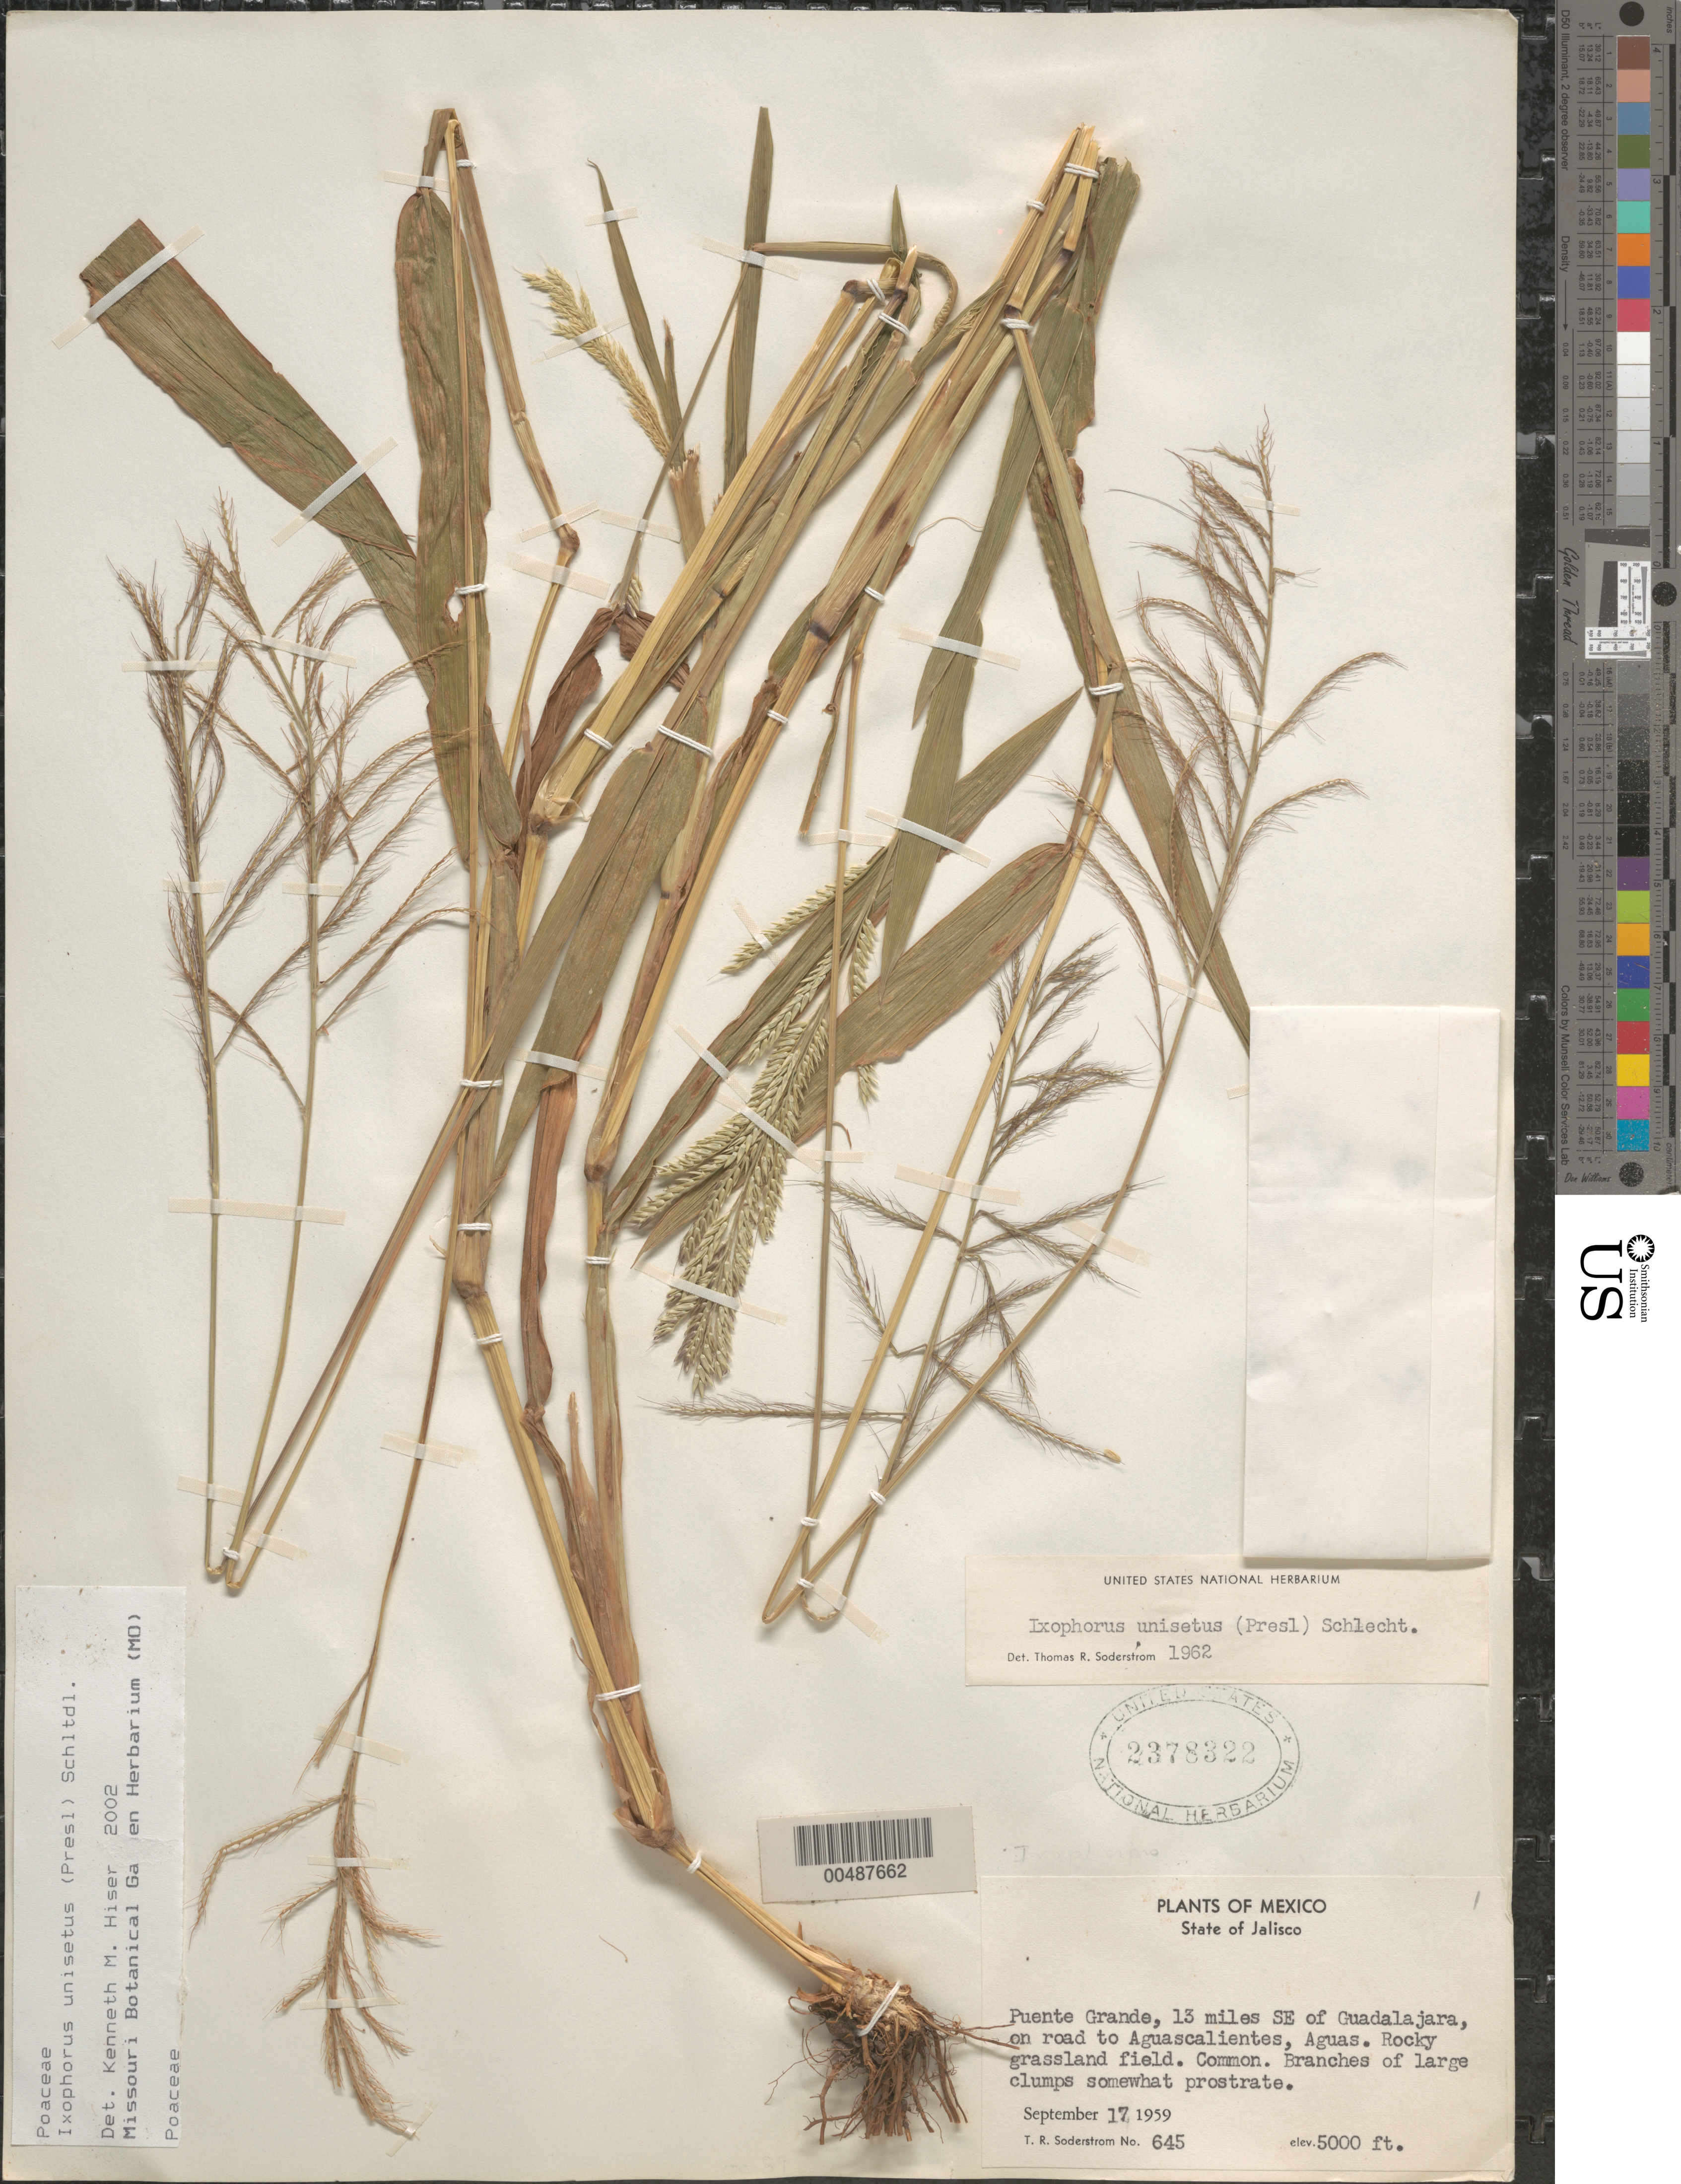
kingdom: Plantae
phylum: Tracheophyta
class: Liliopsida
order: Poales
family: Poaceae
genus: Ixophorus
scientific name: Ixophorus unisetus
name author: (J. Presl) Schltdl.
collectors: T. R. Soderstrom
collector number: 645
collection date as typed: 17 Sep 1959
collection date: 1959-09-17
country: Mexico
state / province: Jalisco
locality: Puente Grande, 13 mi SE of Guadalajara, on rd to Aguascalientes, Aguas.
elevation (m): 1524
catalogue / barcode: US 2378322